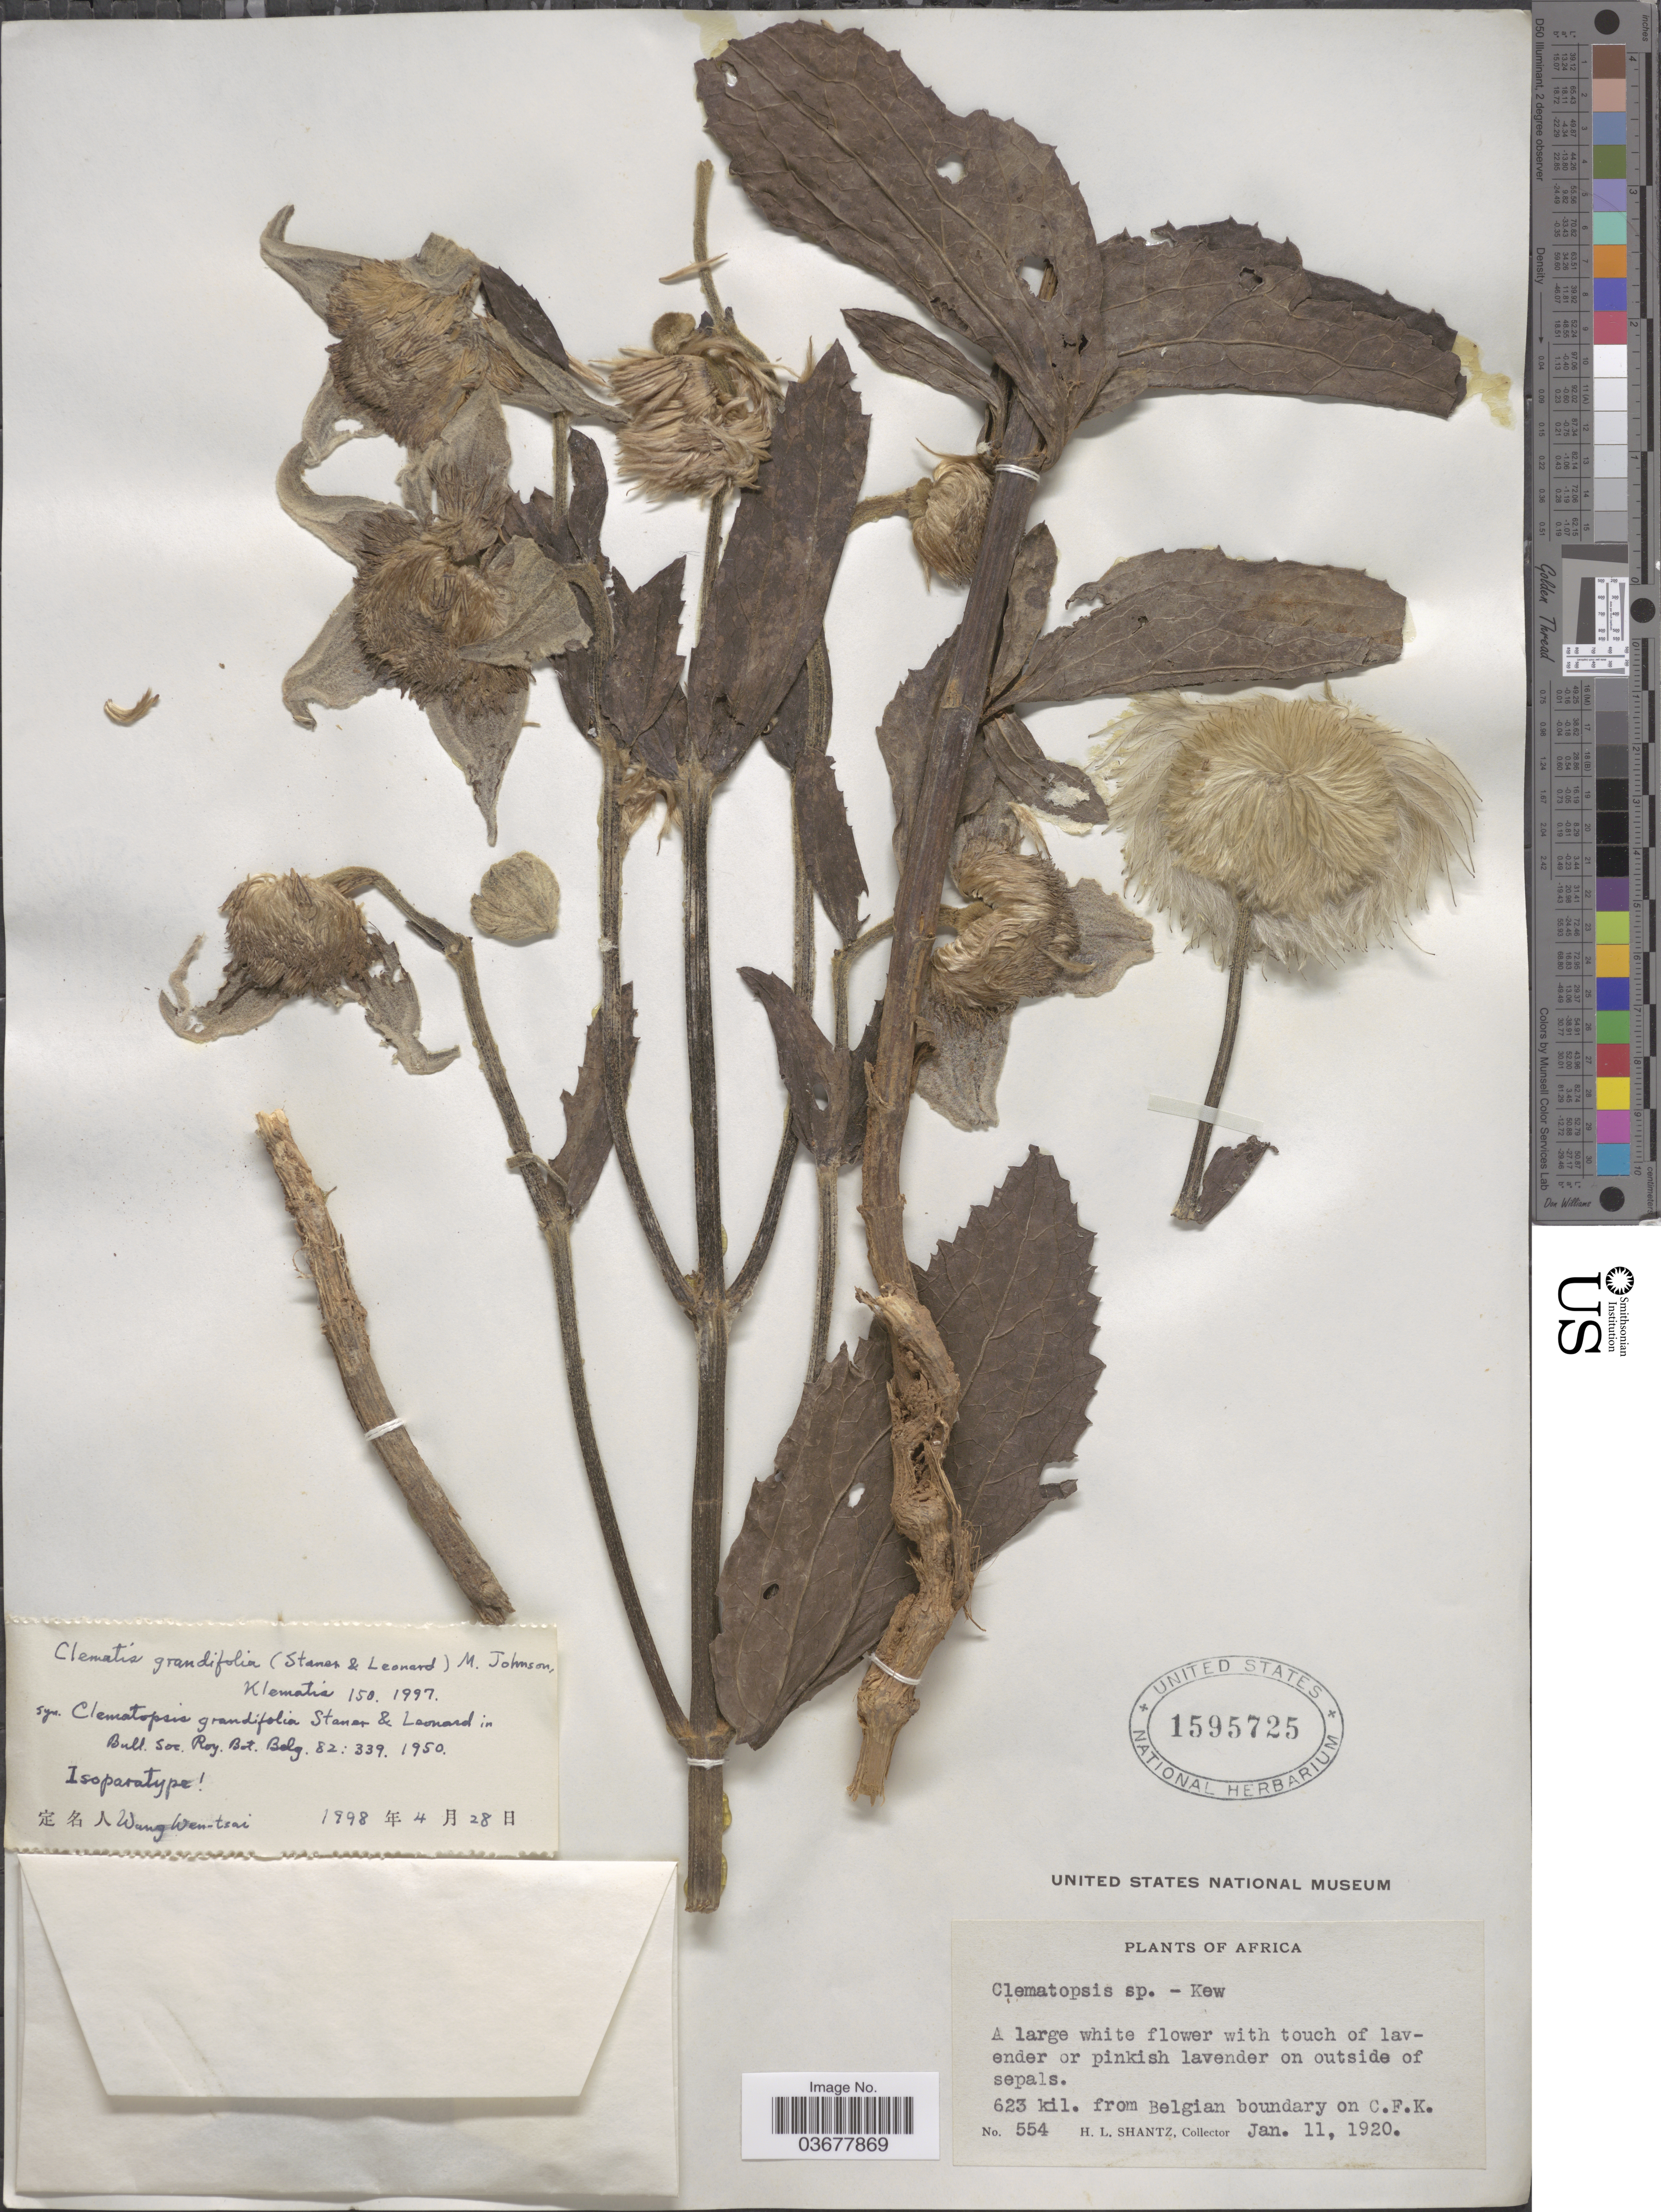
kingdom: Plantae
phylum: Tracheophyta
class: Magnoliopsida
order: Ranunculales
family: Ranunculaceae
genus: Clematis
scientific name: Clematis grandiflora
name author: DC.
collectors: H. Shantz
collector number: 554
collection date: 1920-01-11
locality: Africa. 623 kil. from Belgian boundary on C.F.K.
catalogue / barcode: US 1595725